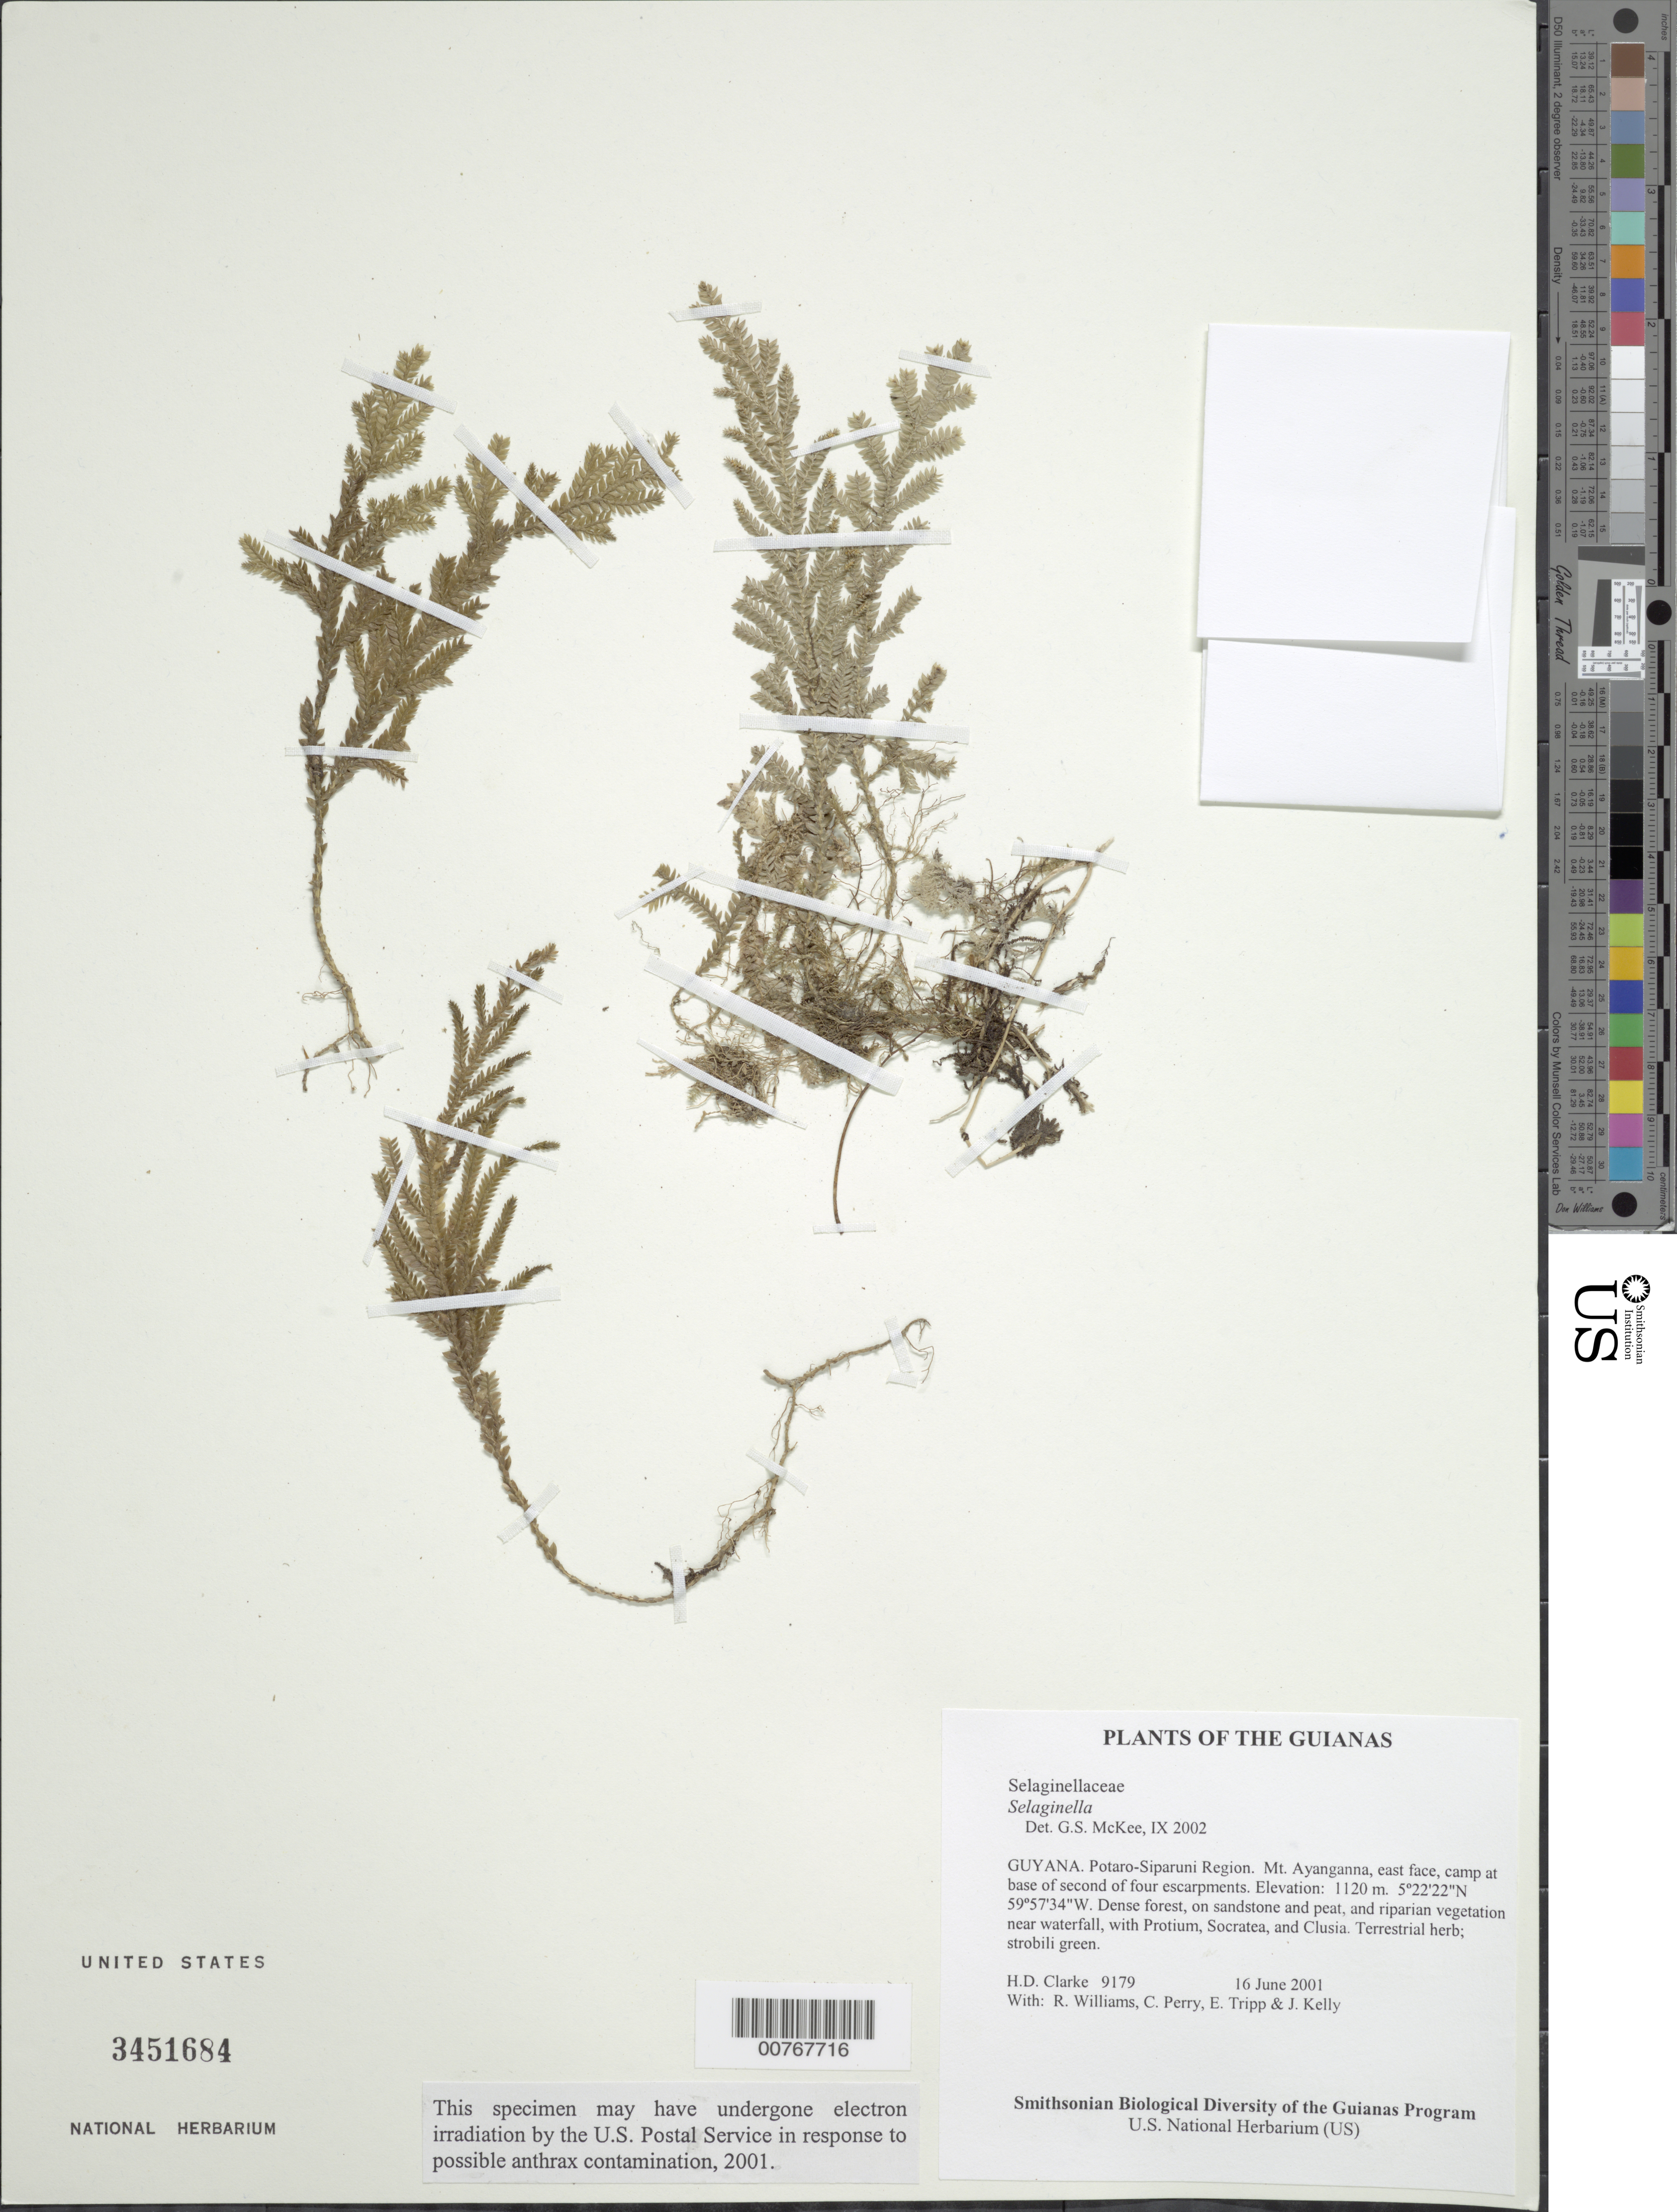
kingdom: Plantae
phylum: Tracheophyta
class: Lycopodiopsida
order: Selaginellales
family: Selaginellaceae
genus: Selaginella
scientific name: Selaginella sp.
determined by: McKee, G. S., (US), NMNH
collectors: H. D. Clarke, R. Williams, C. Perry, E. Tripp & J. Kelly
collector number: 9179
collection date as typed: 16 June 2001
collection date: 2001-06-16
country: Guyana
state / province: Potaro-Siparuni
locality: Mt. Ayanganna, east face, camp at base of second of four escarpments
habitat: Dense forest, on sandstone and peat, and riparian vegetation near waterfall, with Protium, Socratea, and Clusia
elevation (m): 1120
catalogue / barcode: US 3451684